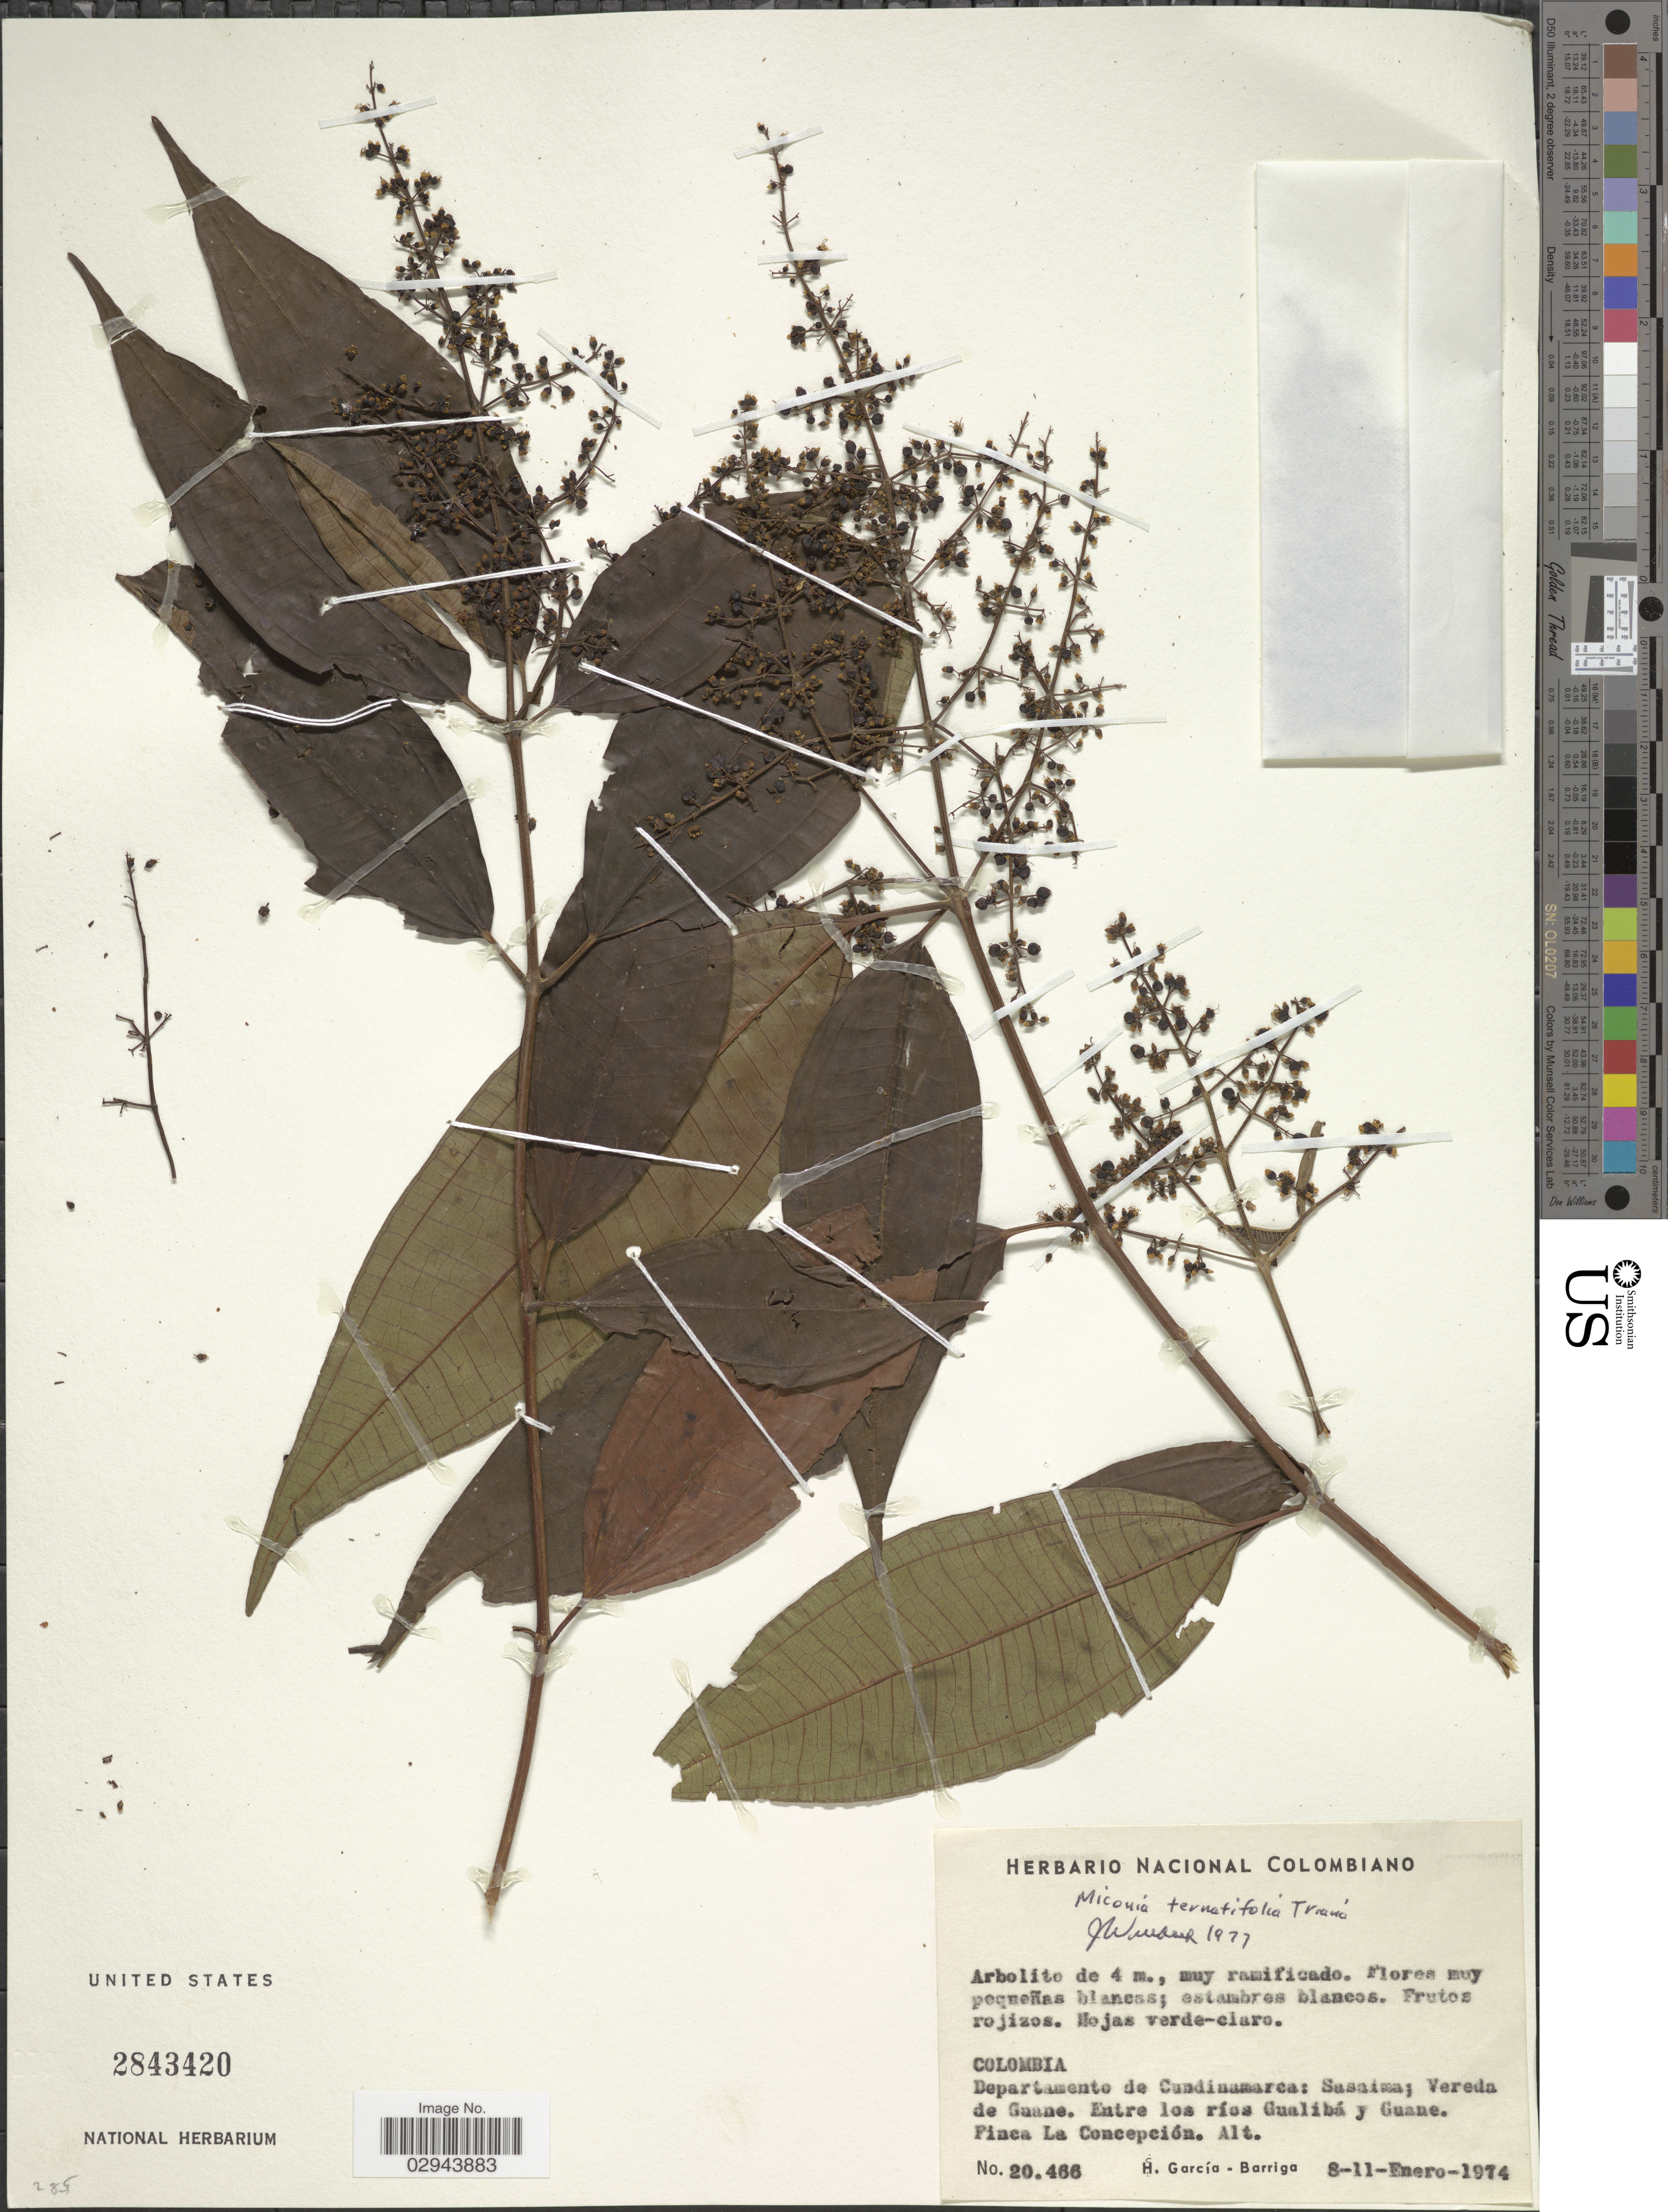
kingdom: Plantae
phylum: Tracheophyta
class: Magnoliopsida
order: Myrtales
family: Melastomataceae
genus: Miconia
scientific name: Miconia ternatifolia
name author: Triana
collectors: H. García Barriga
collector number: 20466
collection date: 1974-01-08/1974-01-11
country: Colombia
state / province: Cundinamarca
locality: Departamento de Cundinamarca: Sasaima; Vereda de Guane. Entre los ríos Gualibá y Guane. Finca La Concepción.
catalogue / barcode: US 2843420